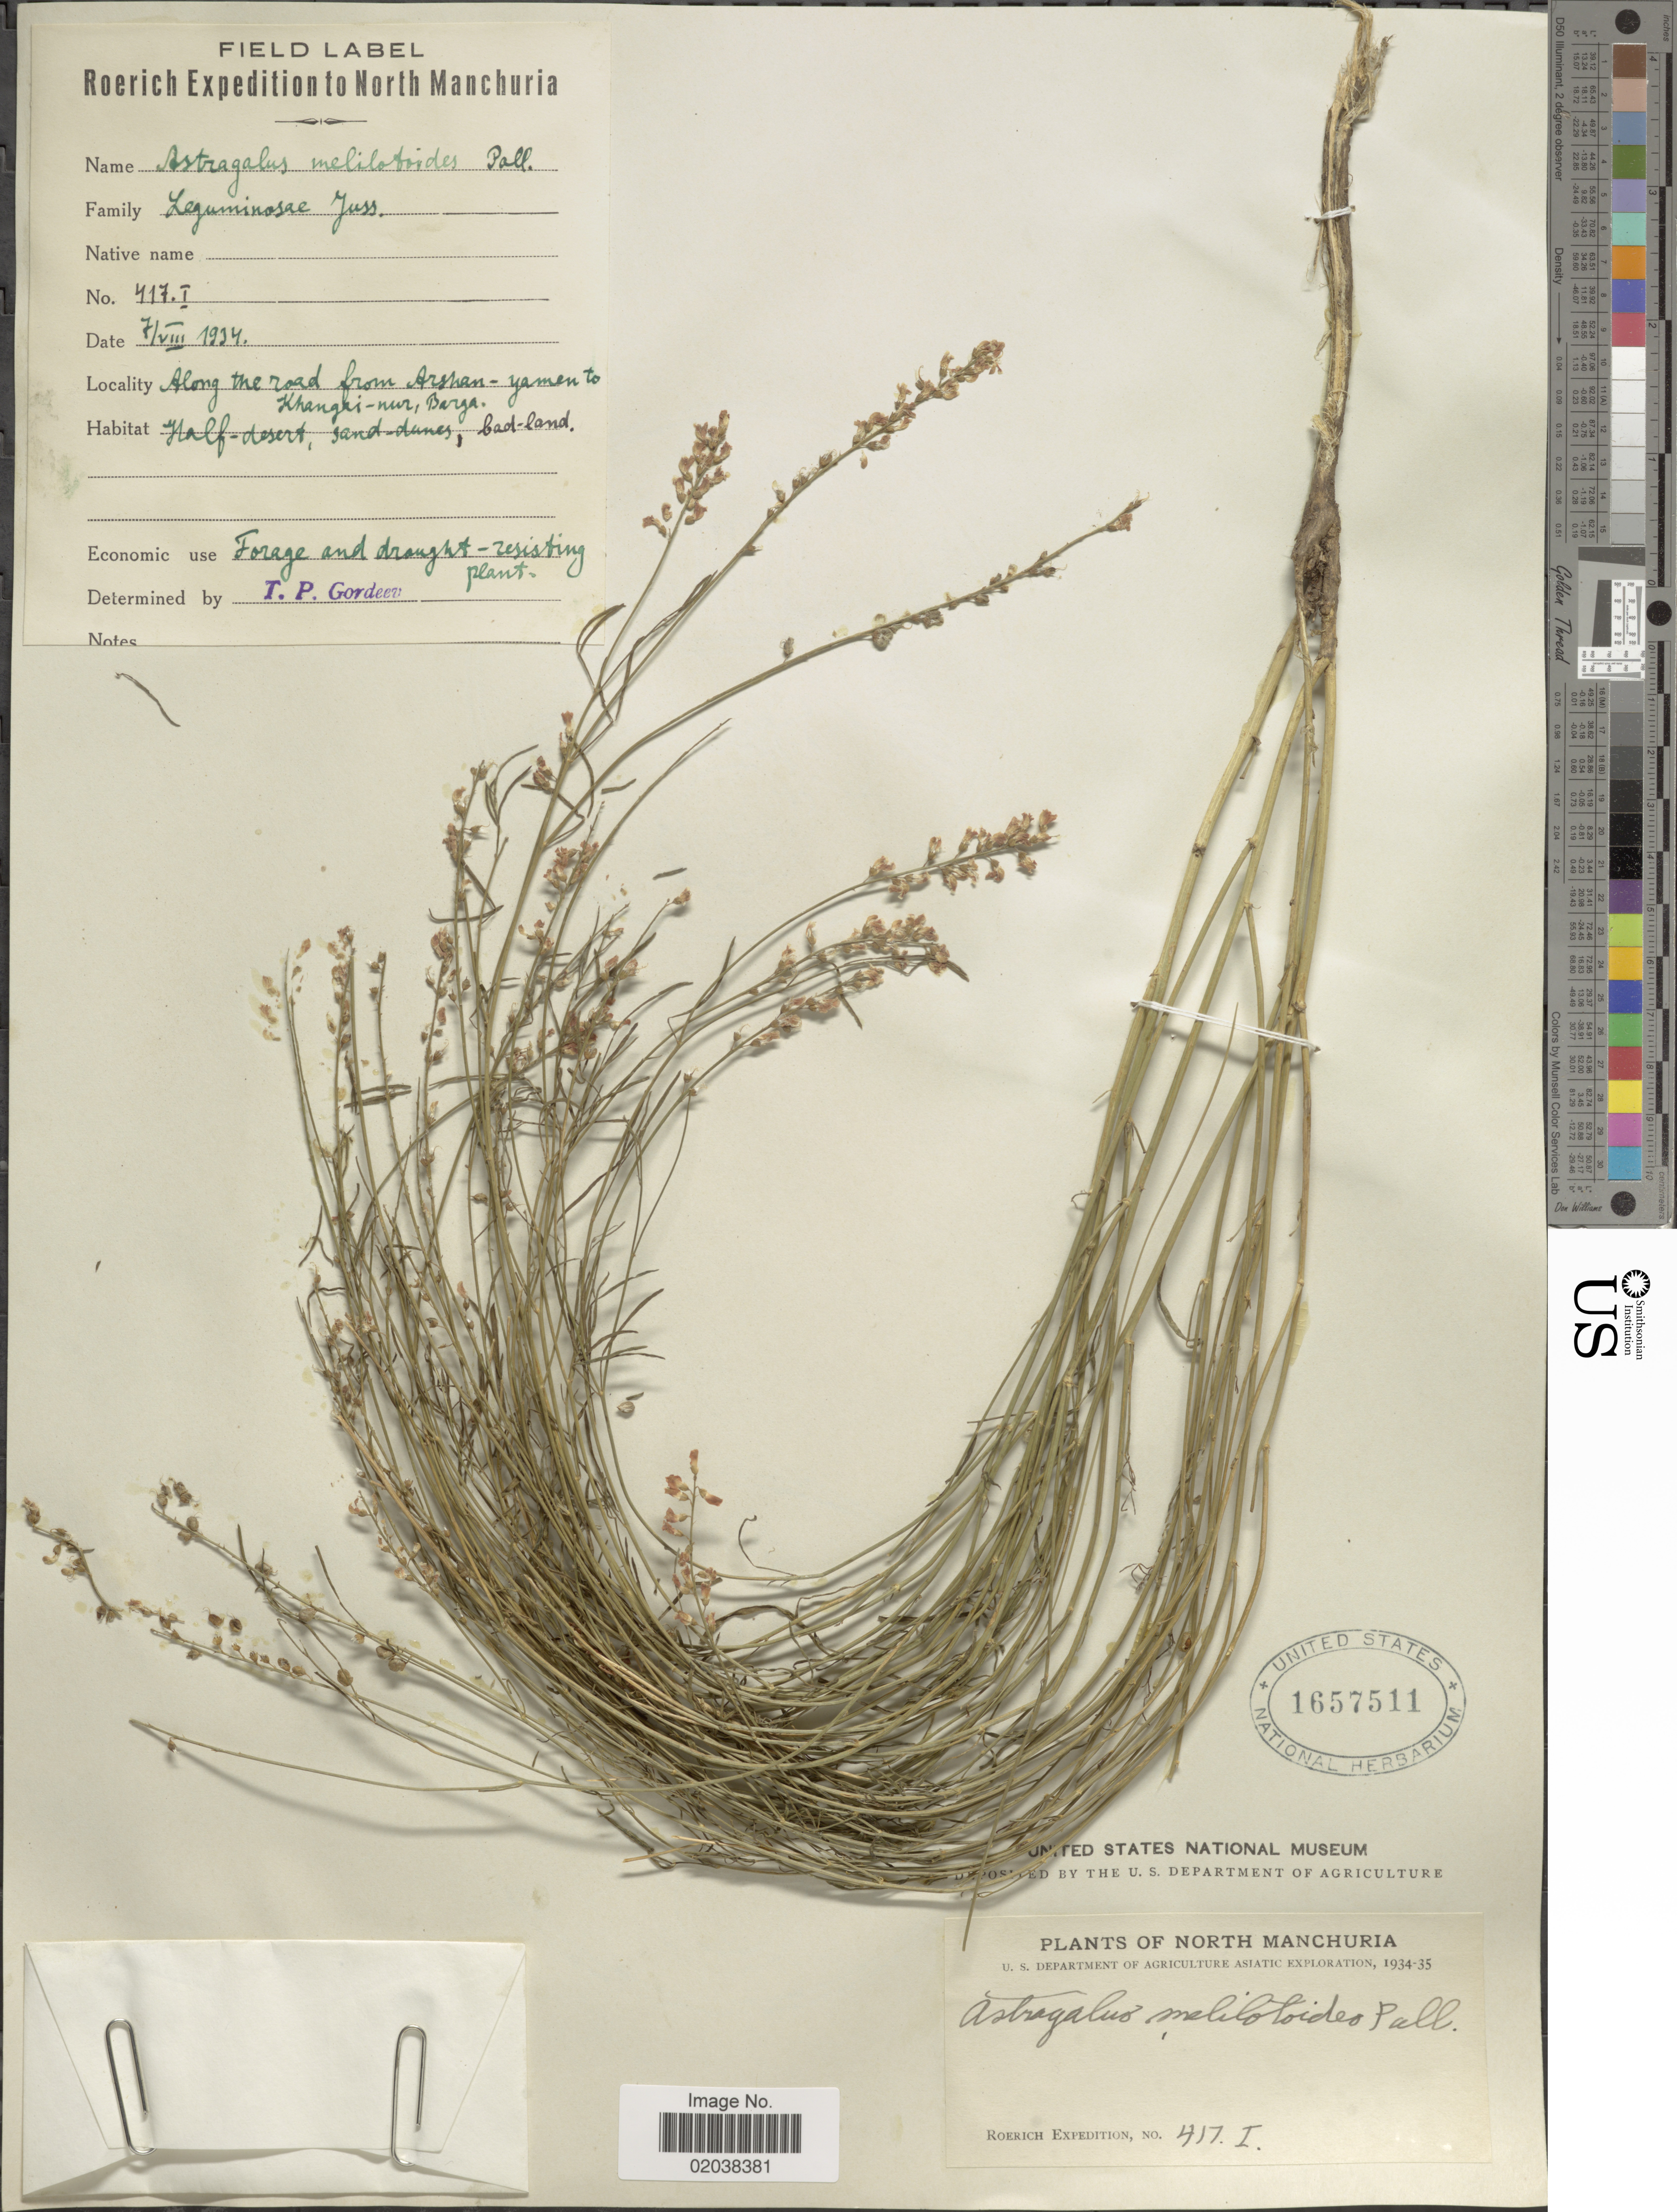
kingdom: Plantae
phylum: Tracheophyta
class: Magnoliopsida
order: Fabales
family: Fabaceae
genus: Astragalus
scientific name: Astragalus melilotoides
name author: Pall.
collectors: Roerich Expedition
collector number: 417I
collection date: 1934-08-07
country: China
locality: North Manchuria. Along the road from Arshan-yamen to Khangai-nur, Barga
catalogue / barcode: US 1657511